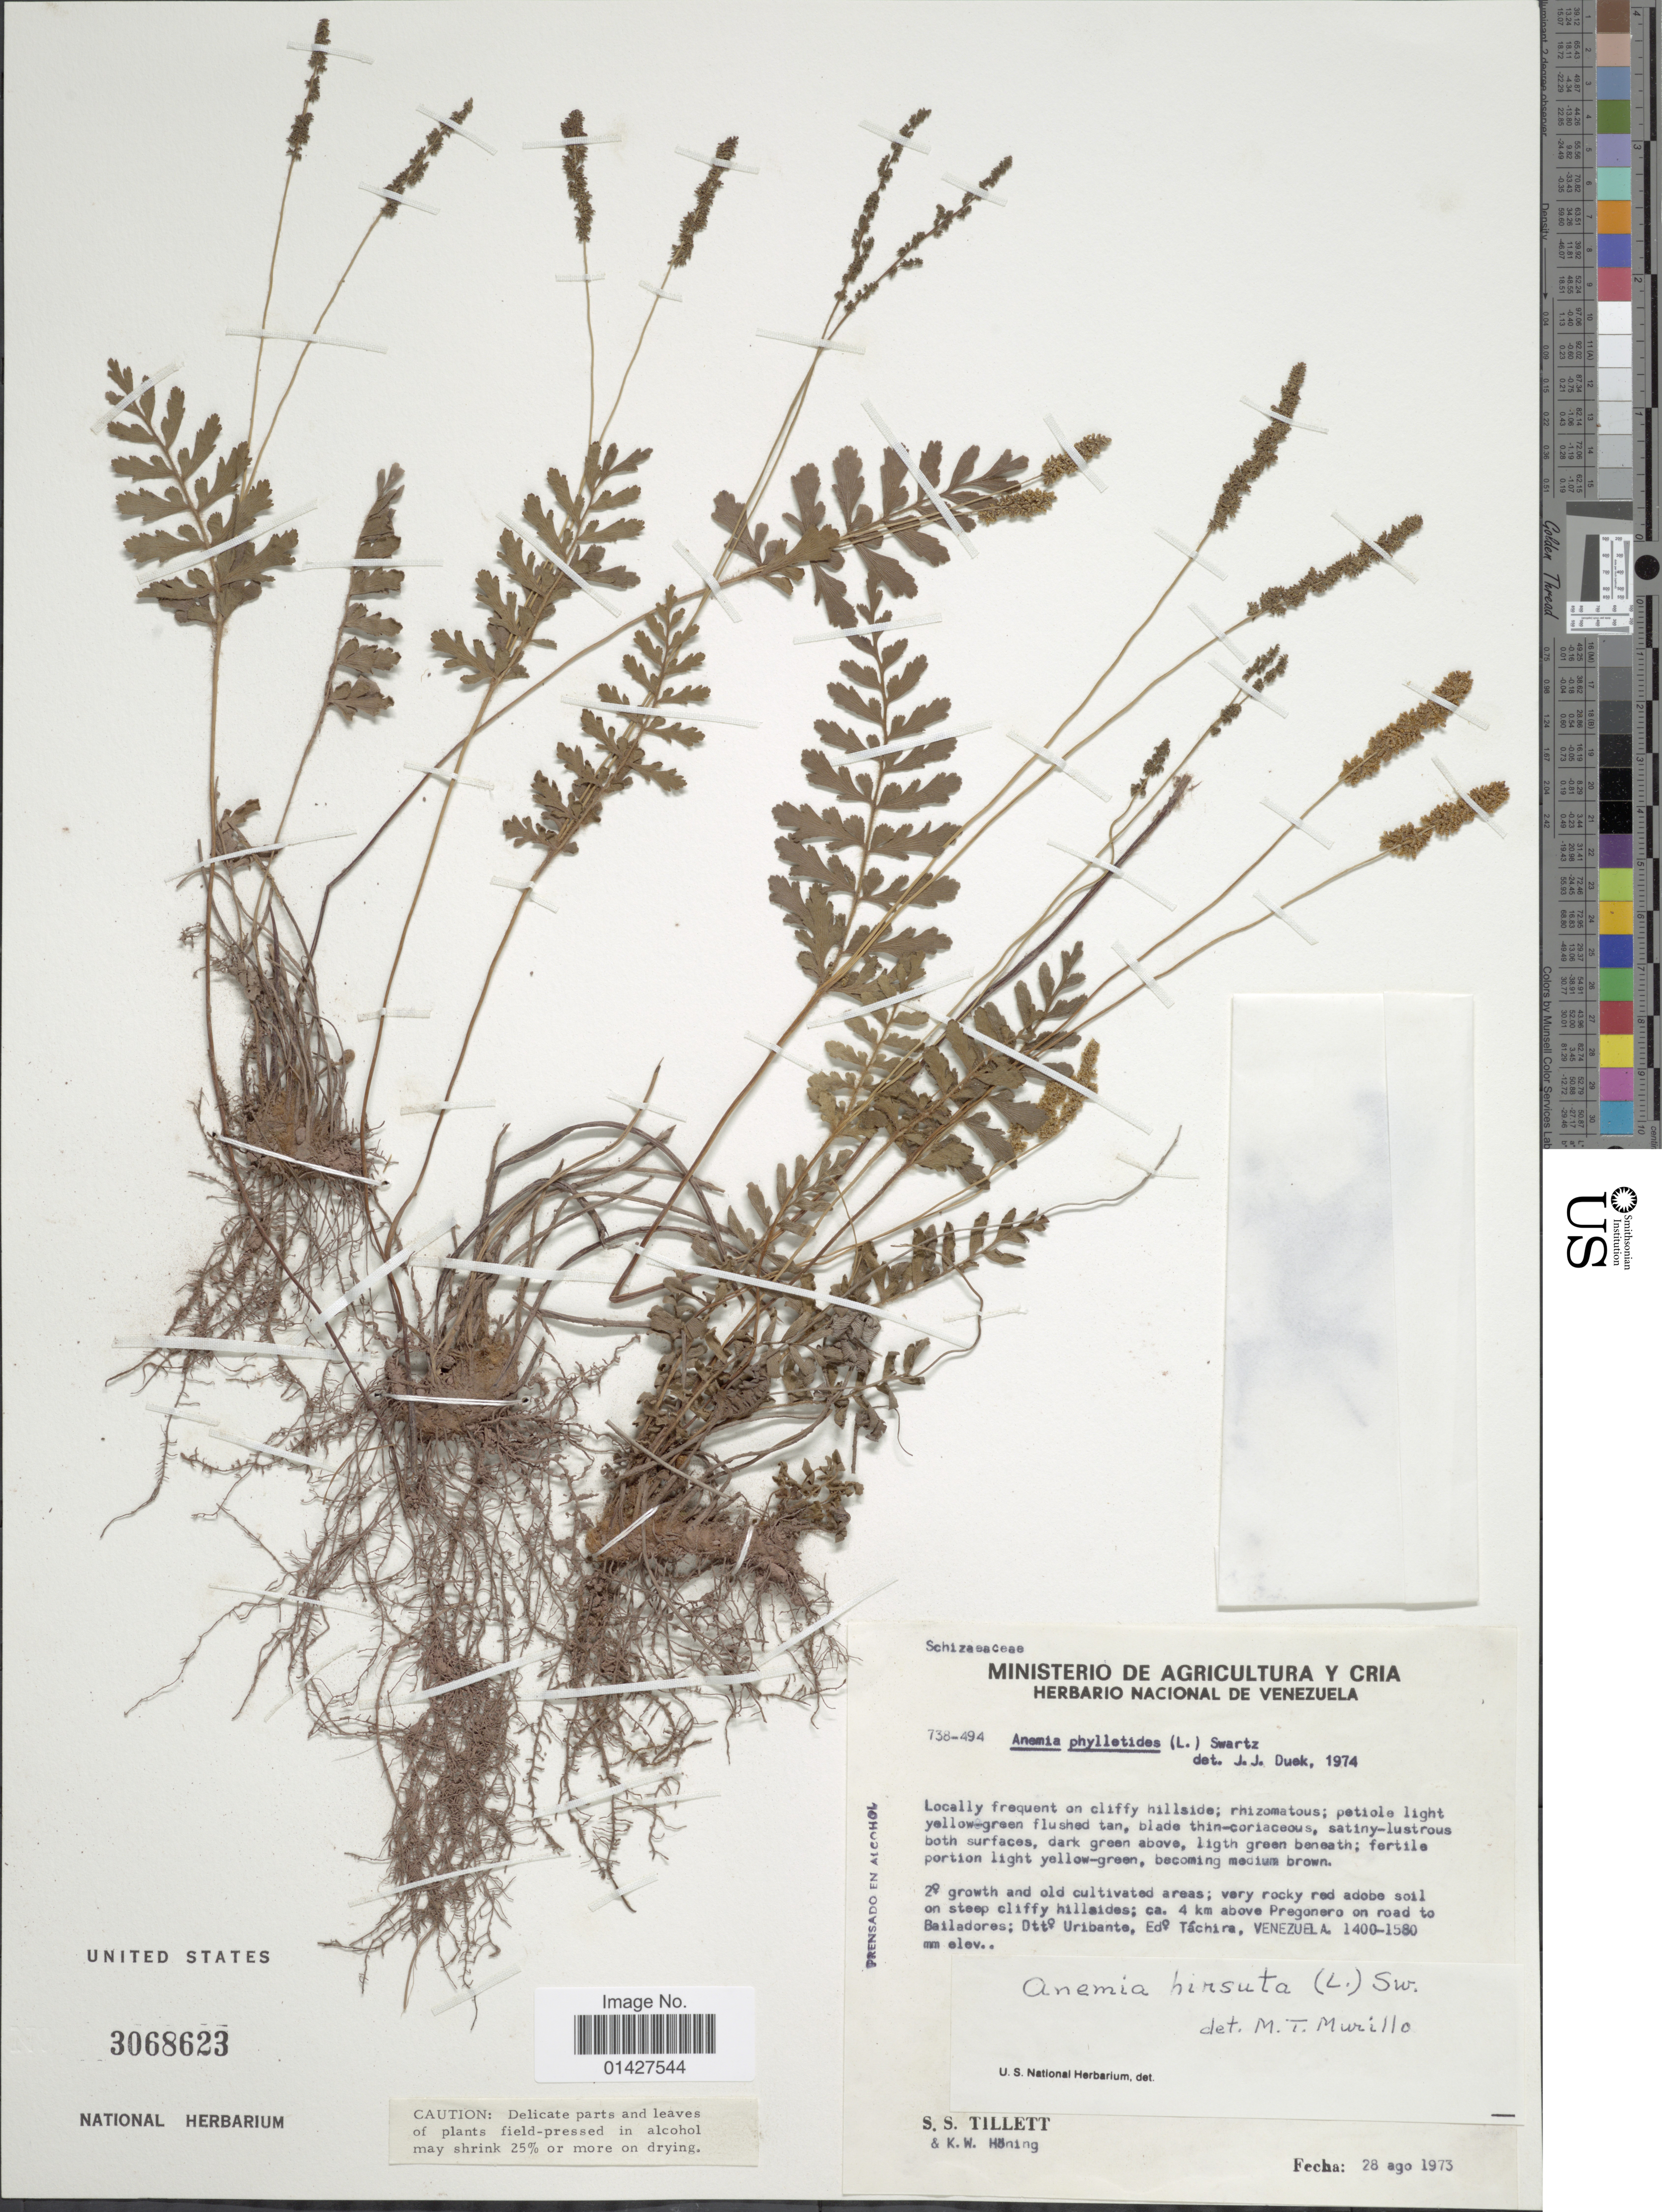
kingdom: Plantae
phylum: Tracheophyta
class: Polypodiopsida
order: Schizaeales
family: Anemiaceae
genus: Anemia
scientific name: Anemia hirsuta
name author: (L.) Sw.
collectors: S. Tillett & K. Honing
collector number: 738-494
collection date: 1973-08-28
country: Venezuela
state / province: Tachira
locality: Ca. 4 km above Pregonero on road to Bailadores; Dtto. Uribante, Edo. Táchira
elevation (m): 1400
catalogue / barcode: US 3068623